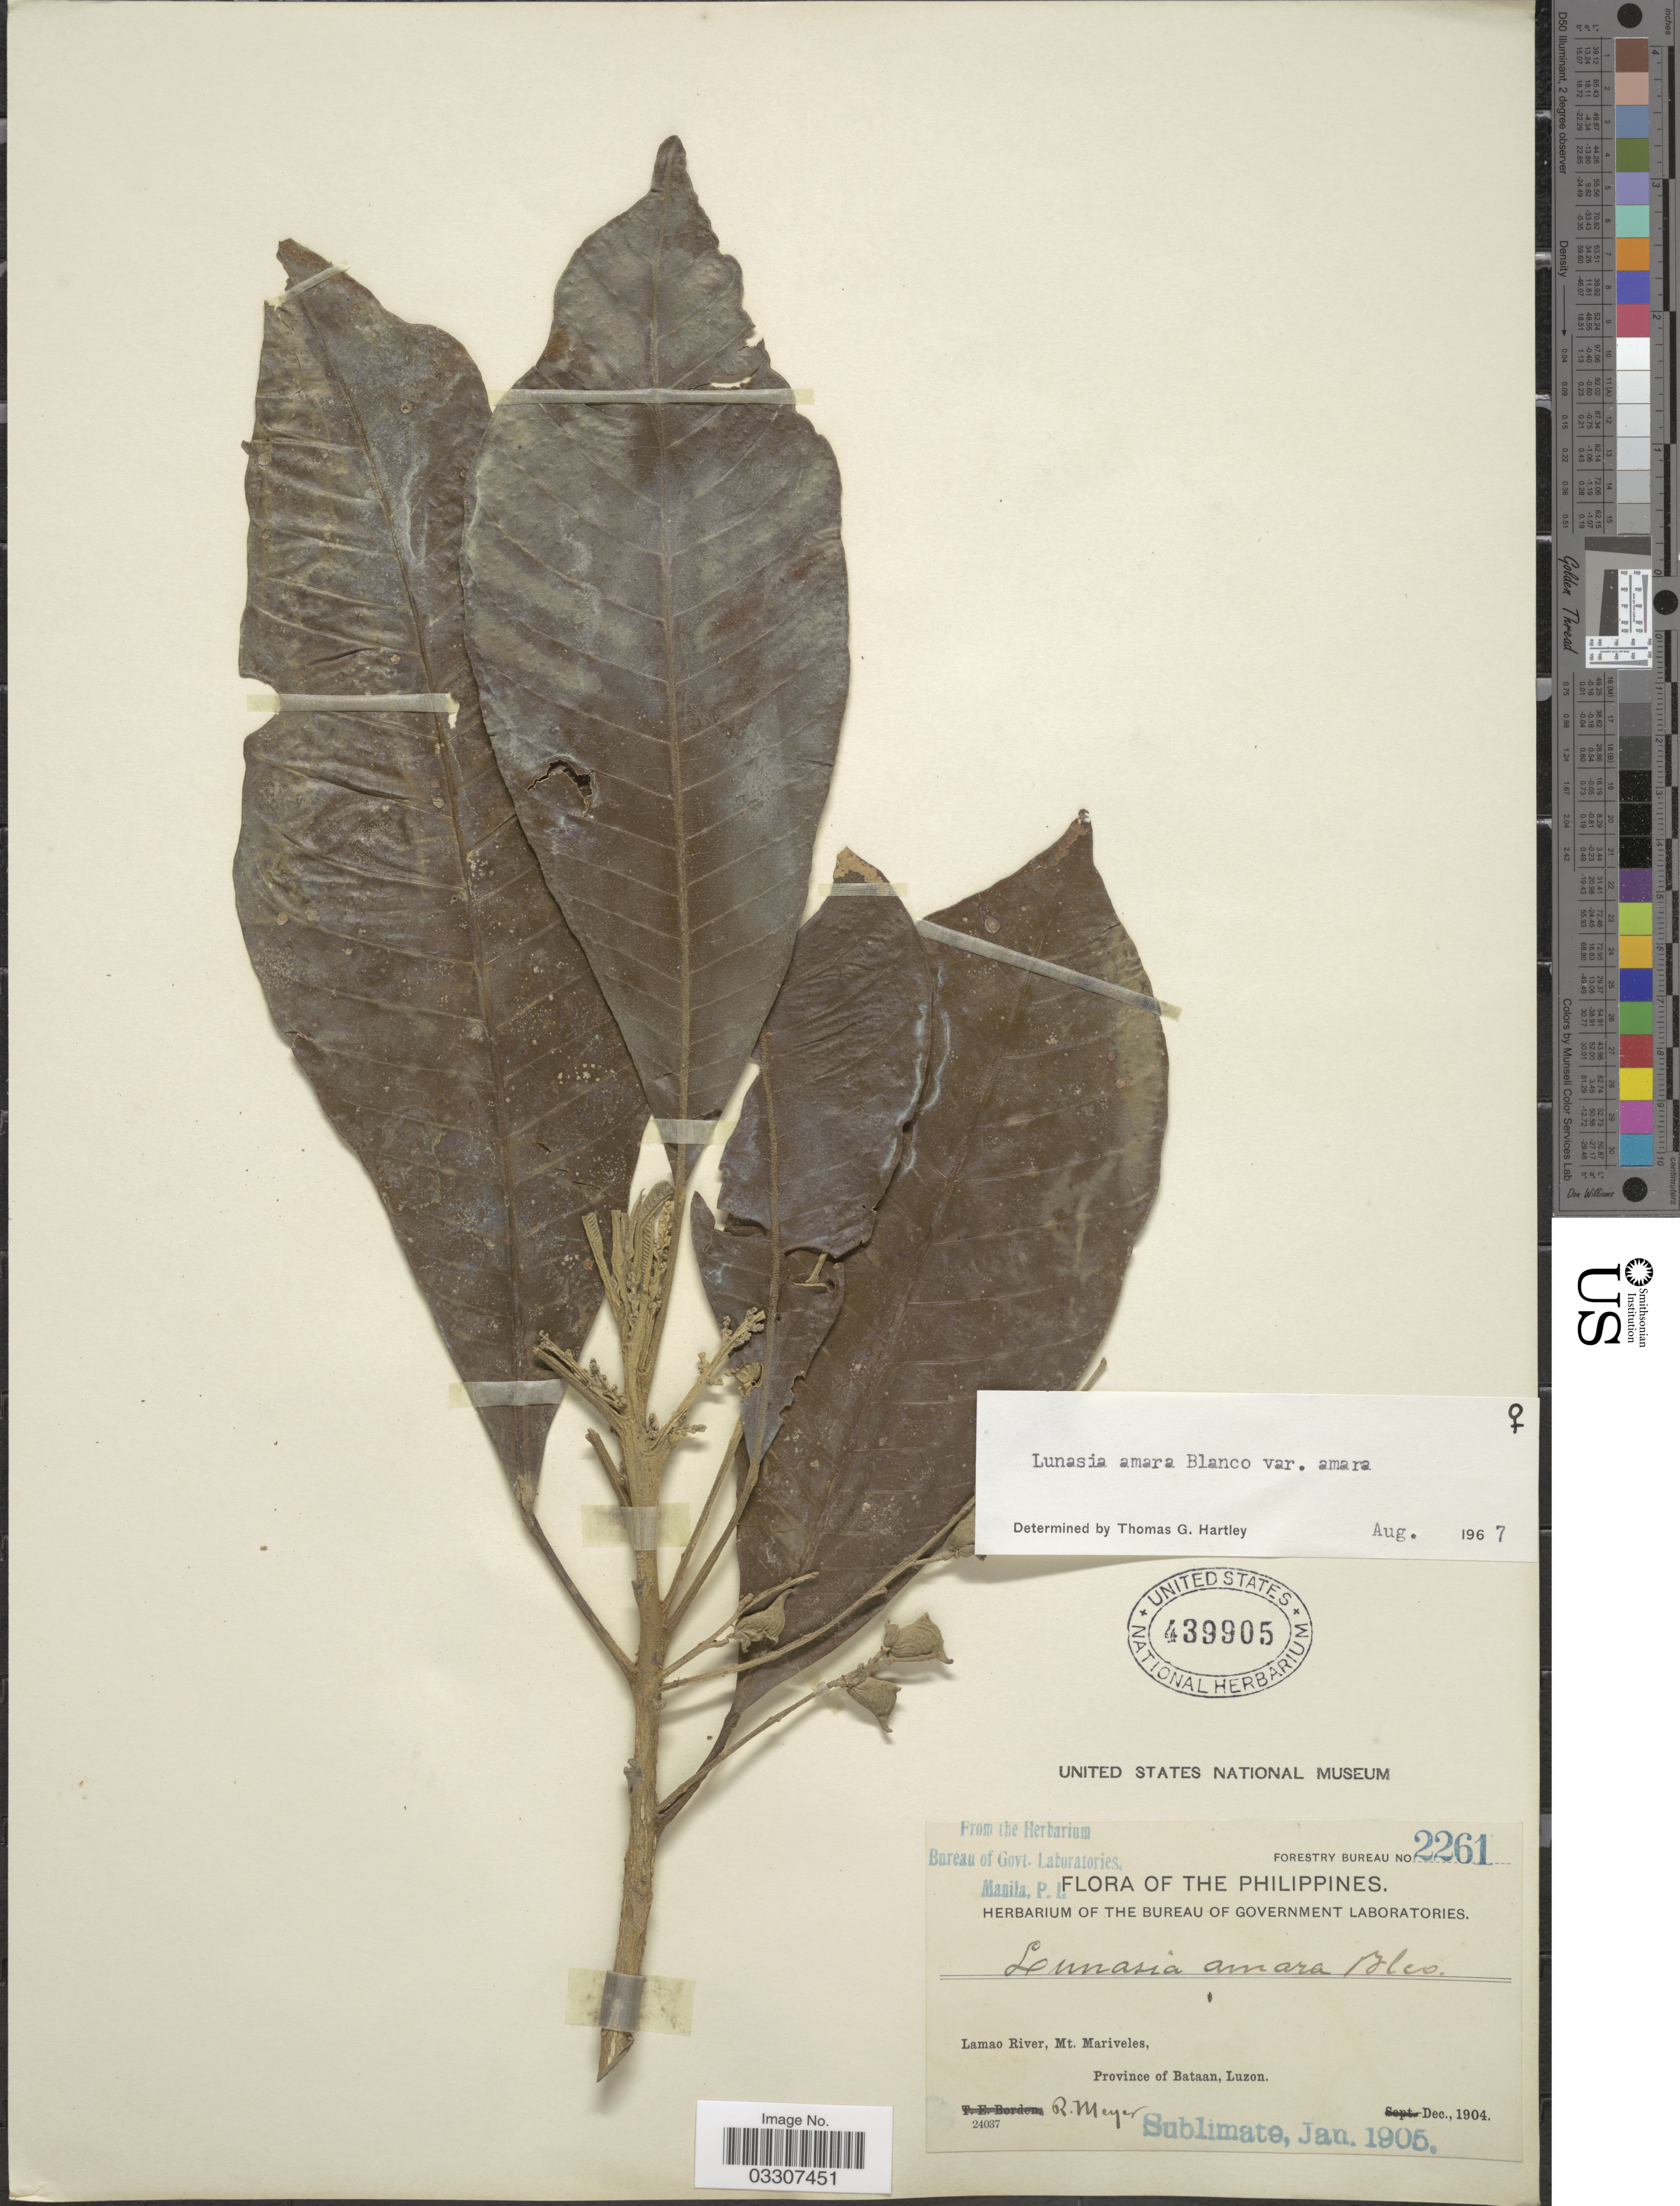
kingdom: Plantae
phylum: Tracheophyta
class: Magnoliopsida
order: Sapindales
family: Rutaceae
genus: Lunasia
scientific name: Lunasia amara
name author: Blanco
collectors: R. Meyer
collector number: Forestry Bureau 2261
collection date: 1904-12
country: Philippines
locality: Lamao River, Mt. Mariveles, Province of Bataan, Luzon.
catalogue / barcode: US 439905